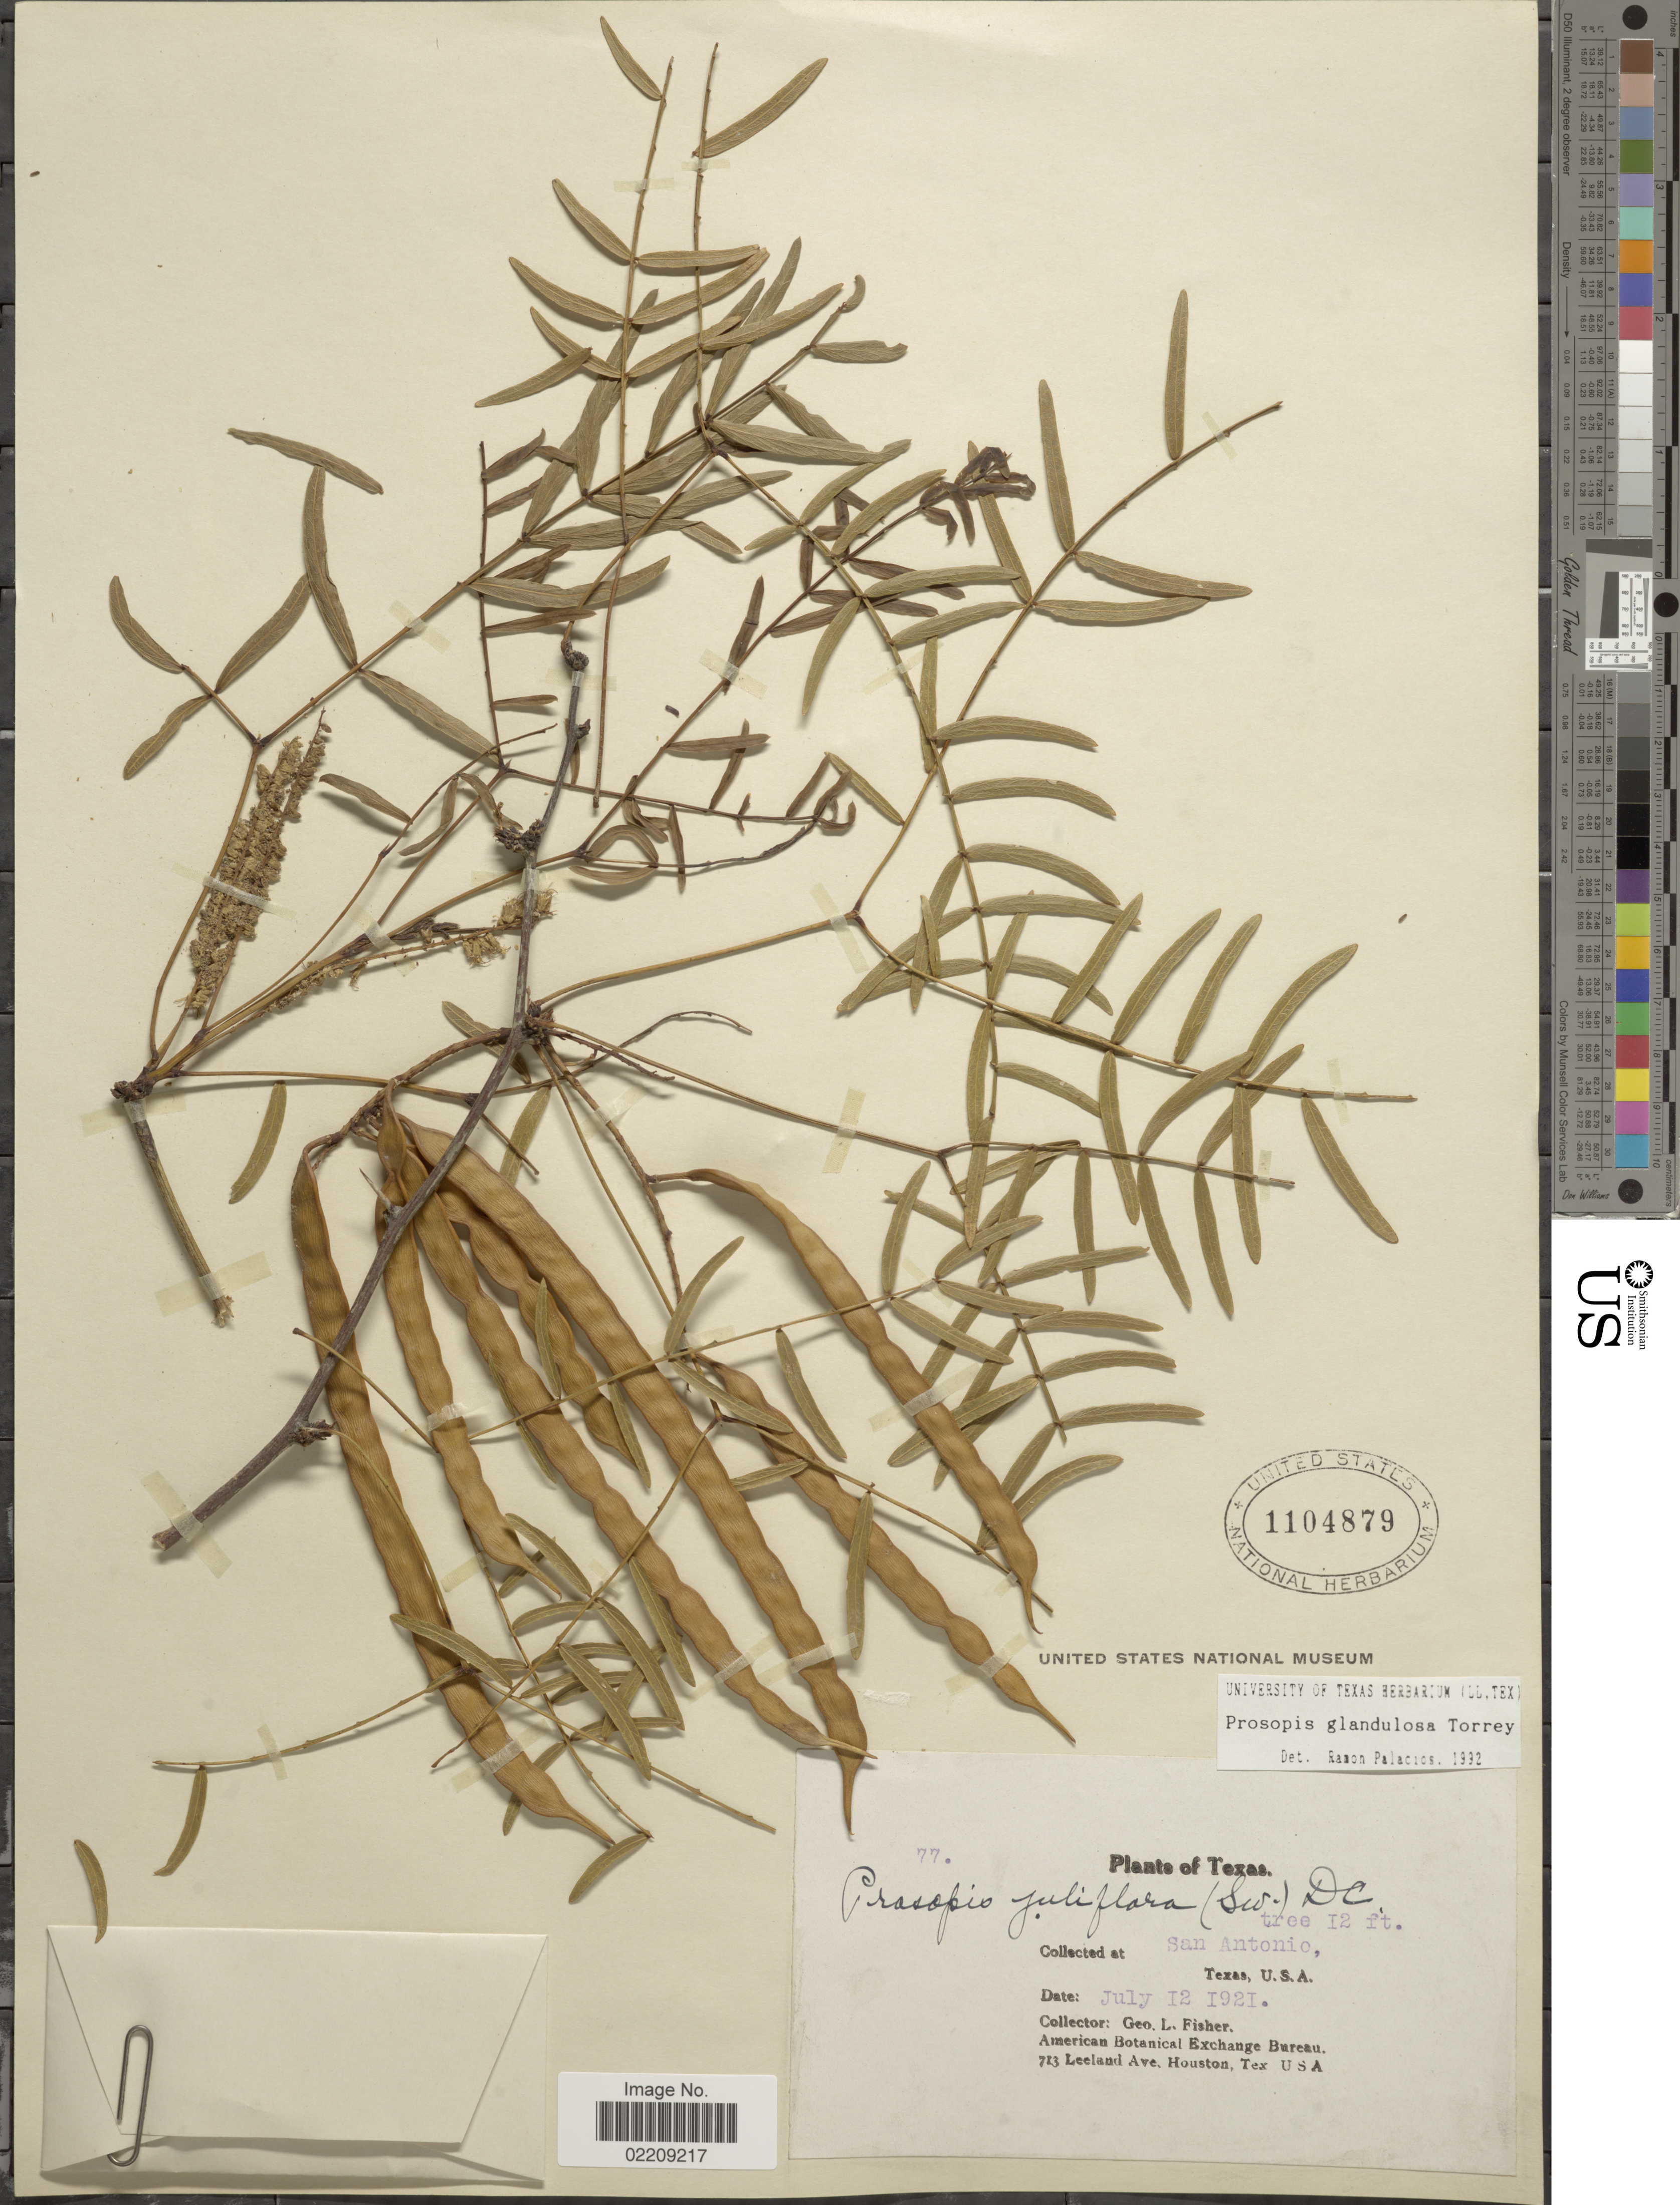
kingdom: Plantae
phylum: Tracheophyta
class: Magnoliopsida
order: Fabales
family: Fabaceae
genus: Neltuma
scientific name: Neltuma glandulosa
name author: (Torr.) Britton & Rose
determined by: Strong, Mark T., (BOT), Smithsonian Institution - National Museum of Natural History (UNITED STATES)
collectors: G. L. Fisher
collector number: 77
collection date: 1921-07-12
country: United States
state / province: Texas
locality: San Antonio, Texas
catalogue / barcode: US 1104879